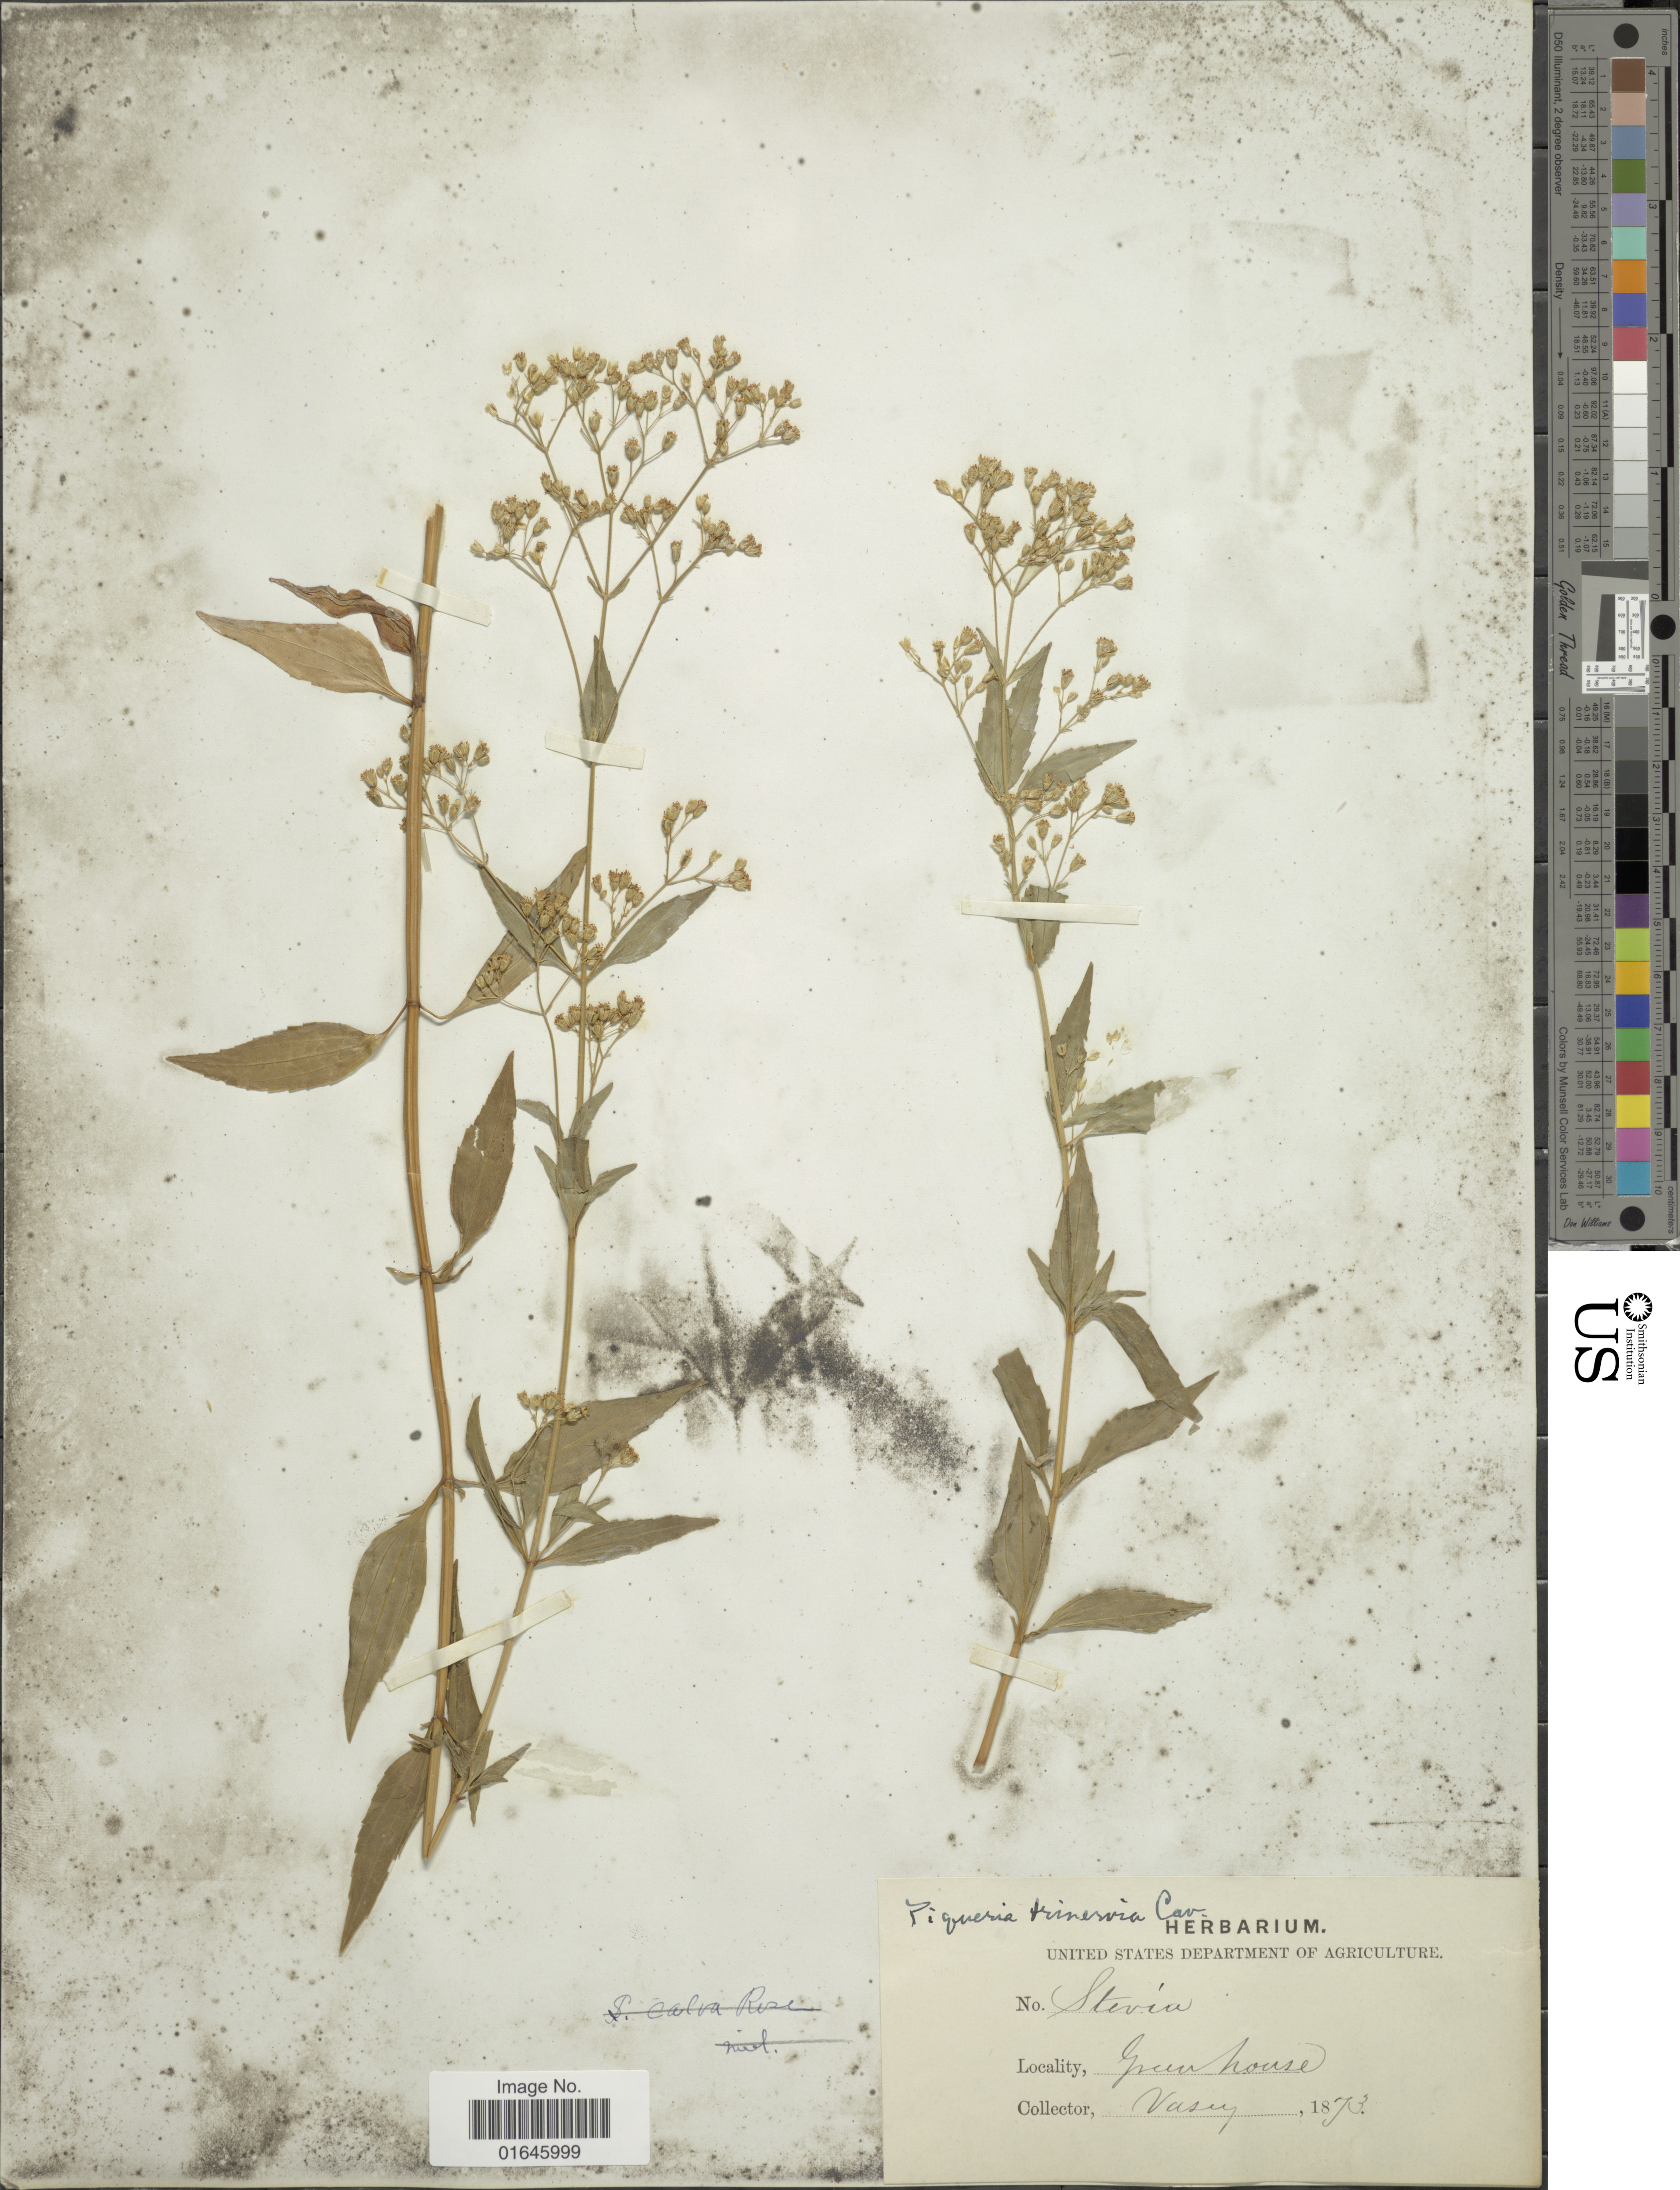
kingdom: Plantae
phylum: Tracheophyta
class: Magnoliopsida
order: Asterales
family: Asteraceae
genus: Piqueria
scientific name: Piqueria trinervia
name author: Cav.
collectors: Vasey, --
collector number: Stevia?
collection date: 1973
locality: Green house